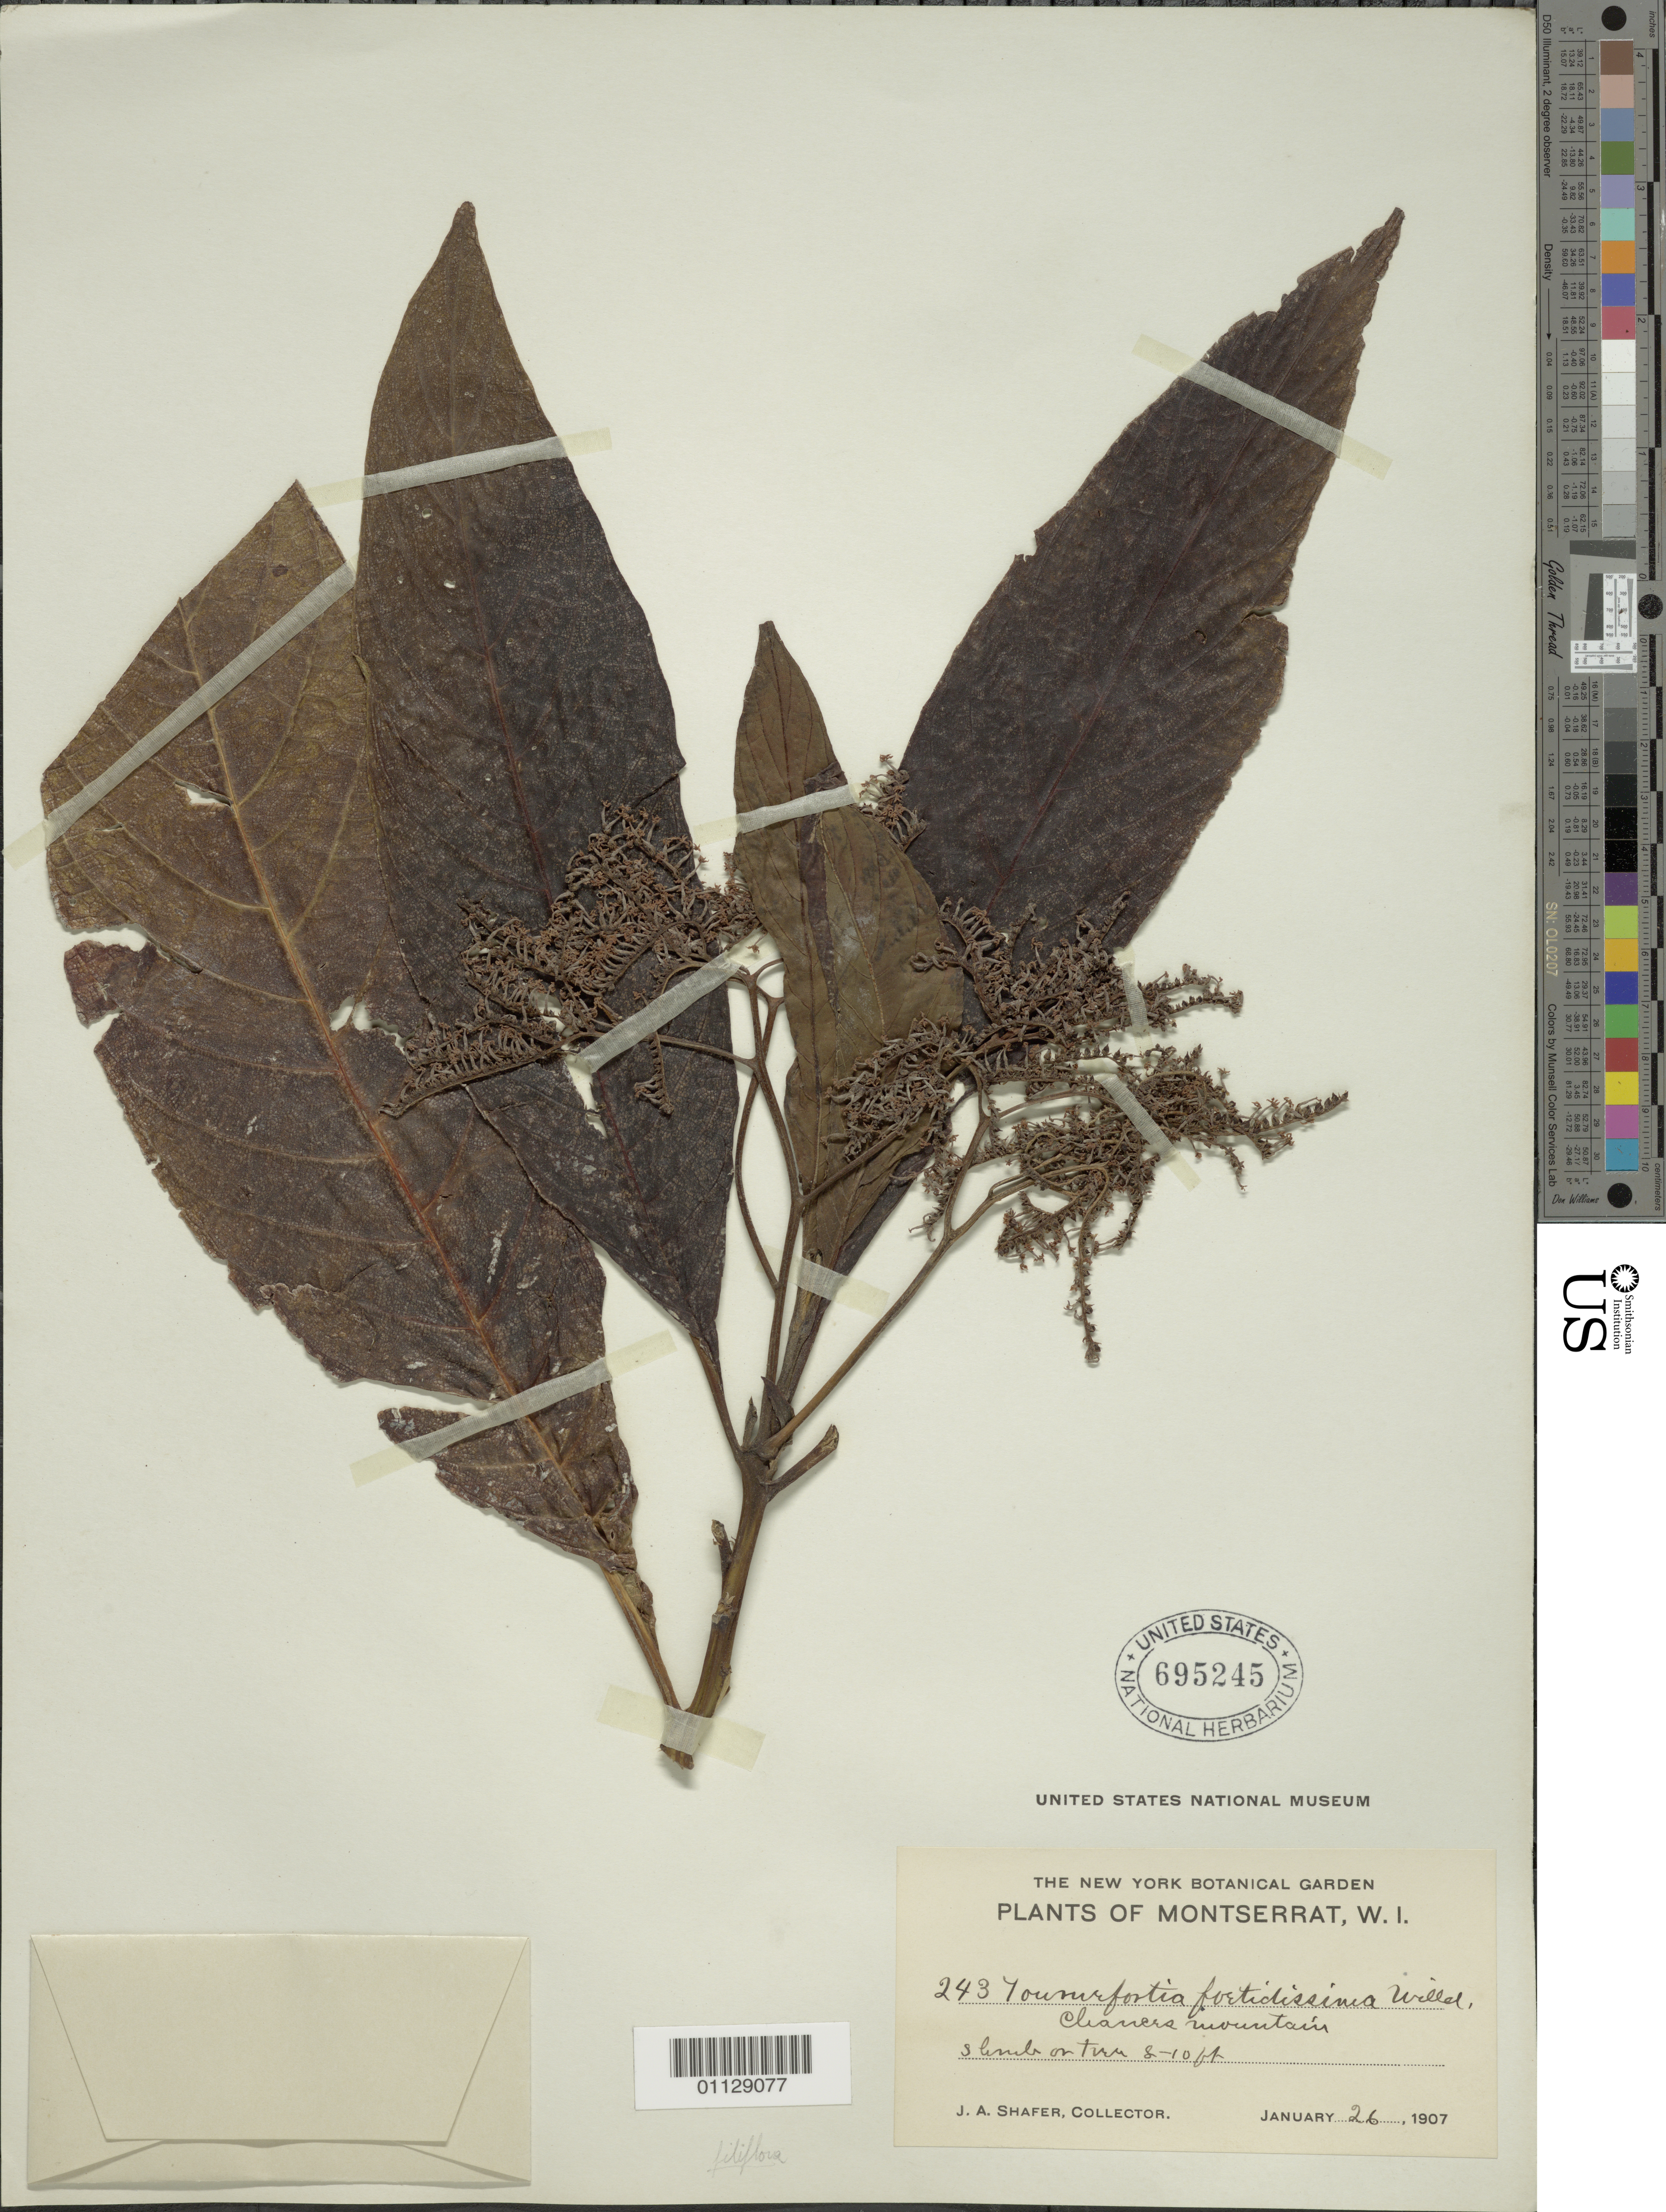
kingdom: Plantae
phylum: Tracheophyta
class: Magnoliopsida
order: Boraginales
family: Heliotropiaceae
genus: Tournefortia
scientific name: Tournefortia filiflora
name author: Griseb.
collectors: J. A. Shafer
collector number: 243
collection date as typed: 26 Jan 1907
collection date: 1907-01-26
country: Montserrat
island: Montserrat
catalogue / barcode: US 695245